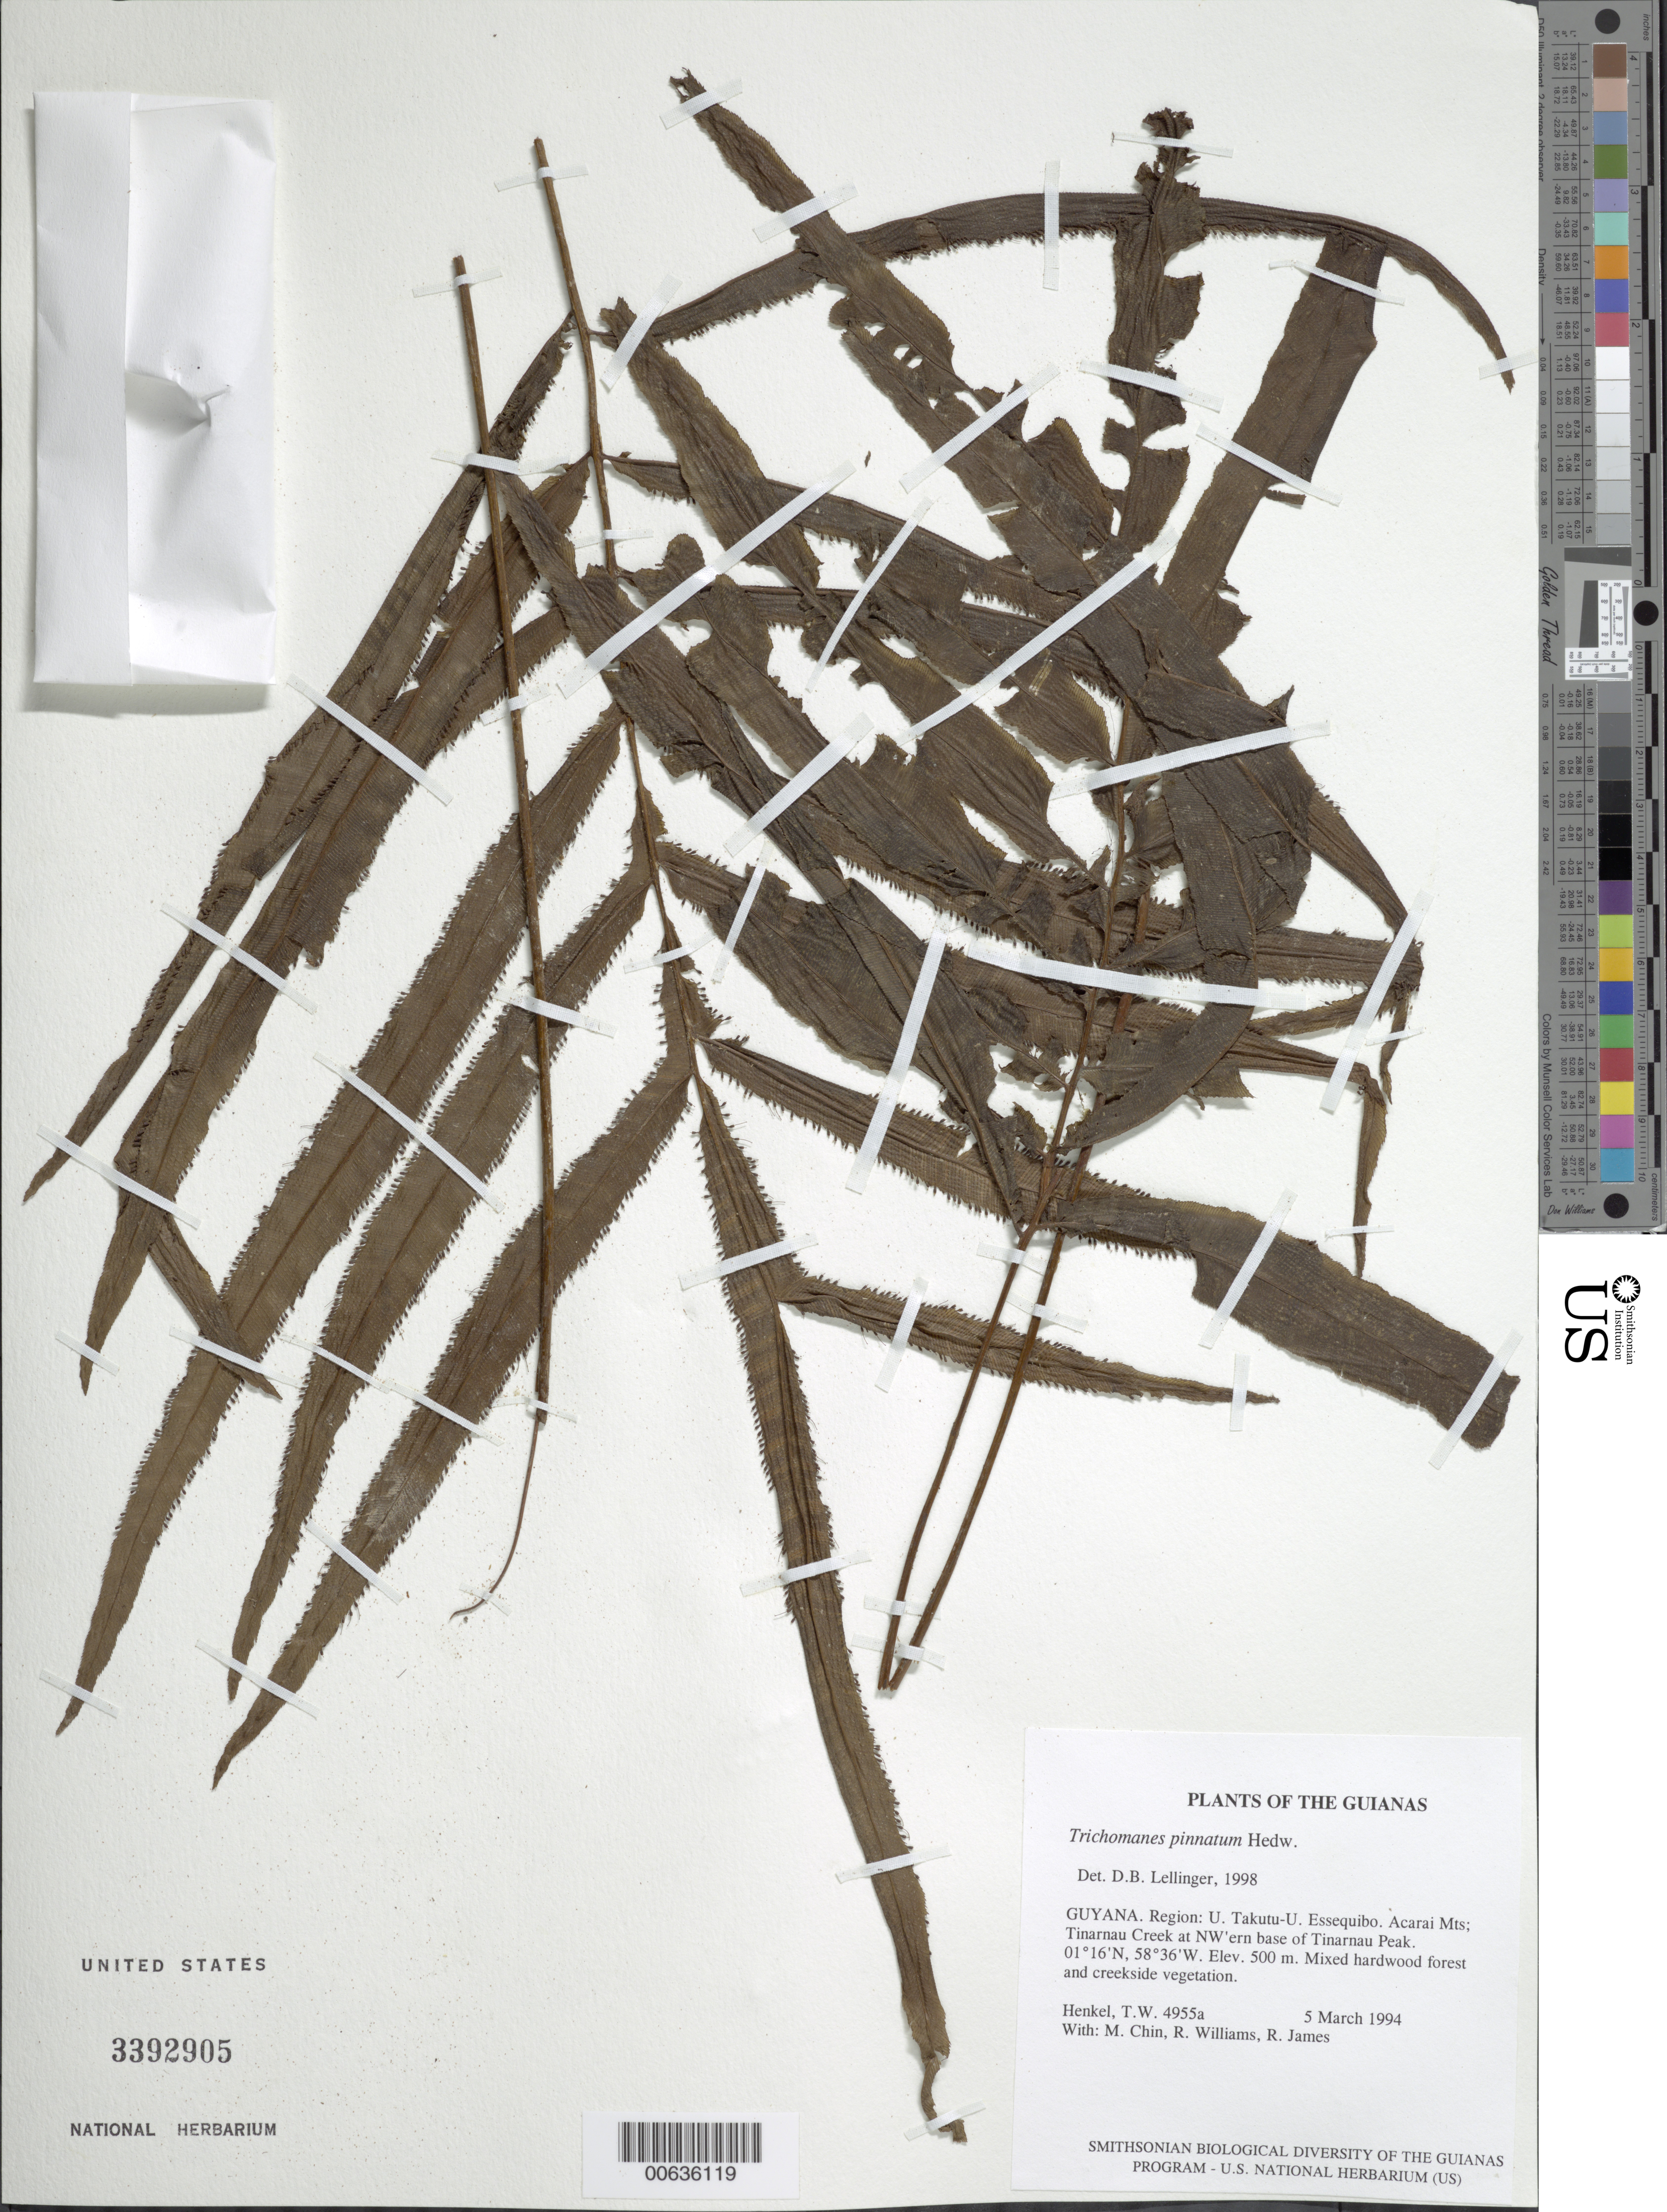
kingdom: Plantae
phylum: Tracheophyta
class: Polypodiopsida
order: Hymenophyllales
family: Hymenophyllaceae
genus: Trichomanes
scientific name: Trichomanes pinnatum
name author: Hedw.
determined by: Lellinger, David B., (BOT), Smithsonian Institution - National Museum of Natural History (UNITED STATES)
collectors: T. Henkel, M. Chin, R. Williams & R. James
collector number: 4955 a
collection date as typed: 5 March 1994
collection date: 1994-03-05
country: Guyana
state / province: U. Takutu-U. Essequibo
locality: Acarai Mts; Tinarnau Creek at northwestern base of Tinarnau Peak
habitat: Mixed hardwood forest and creekside vegetation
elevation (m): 500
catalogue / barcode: US 3392905